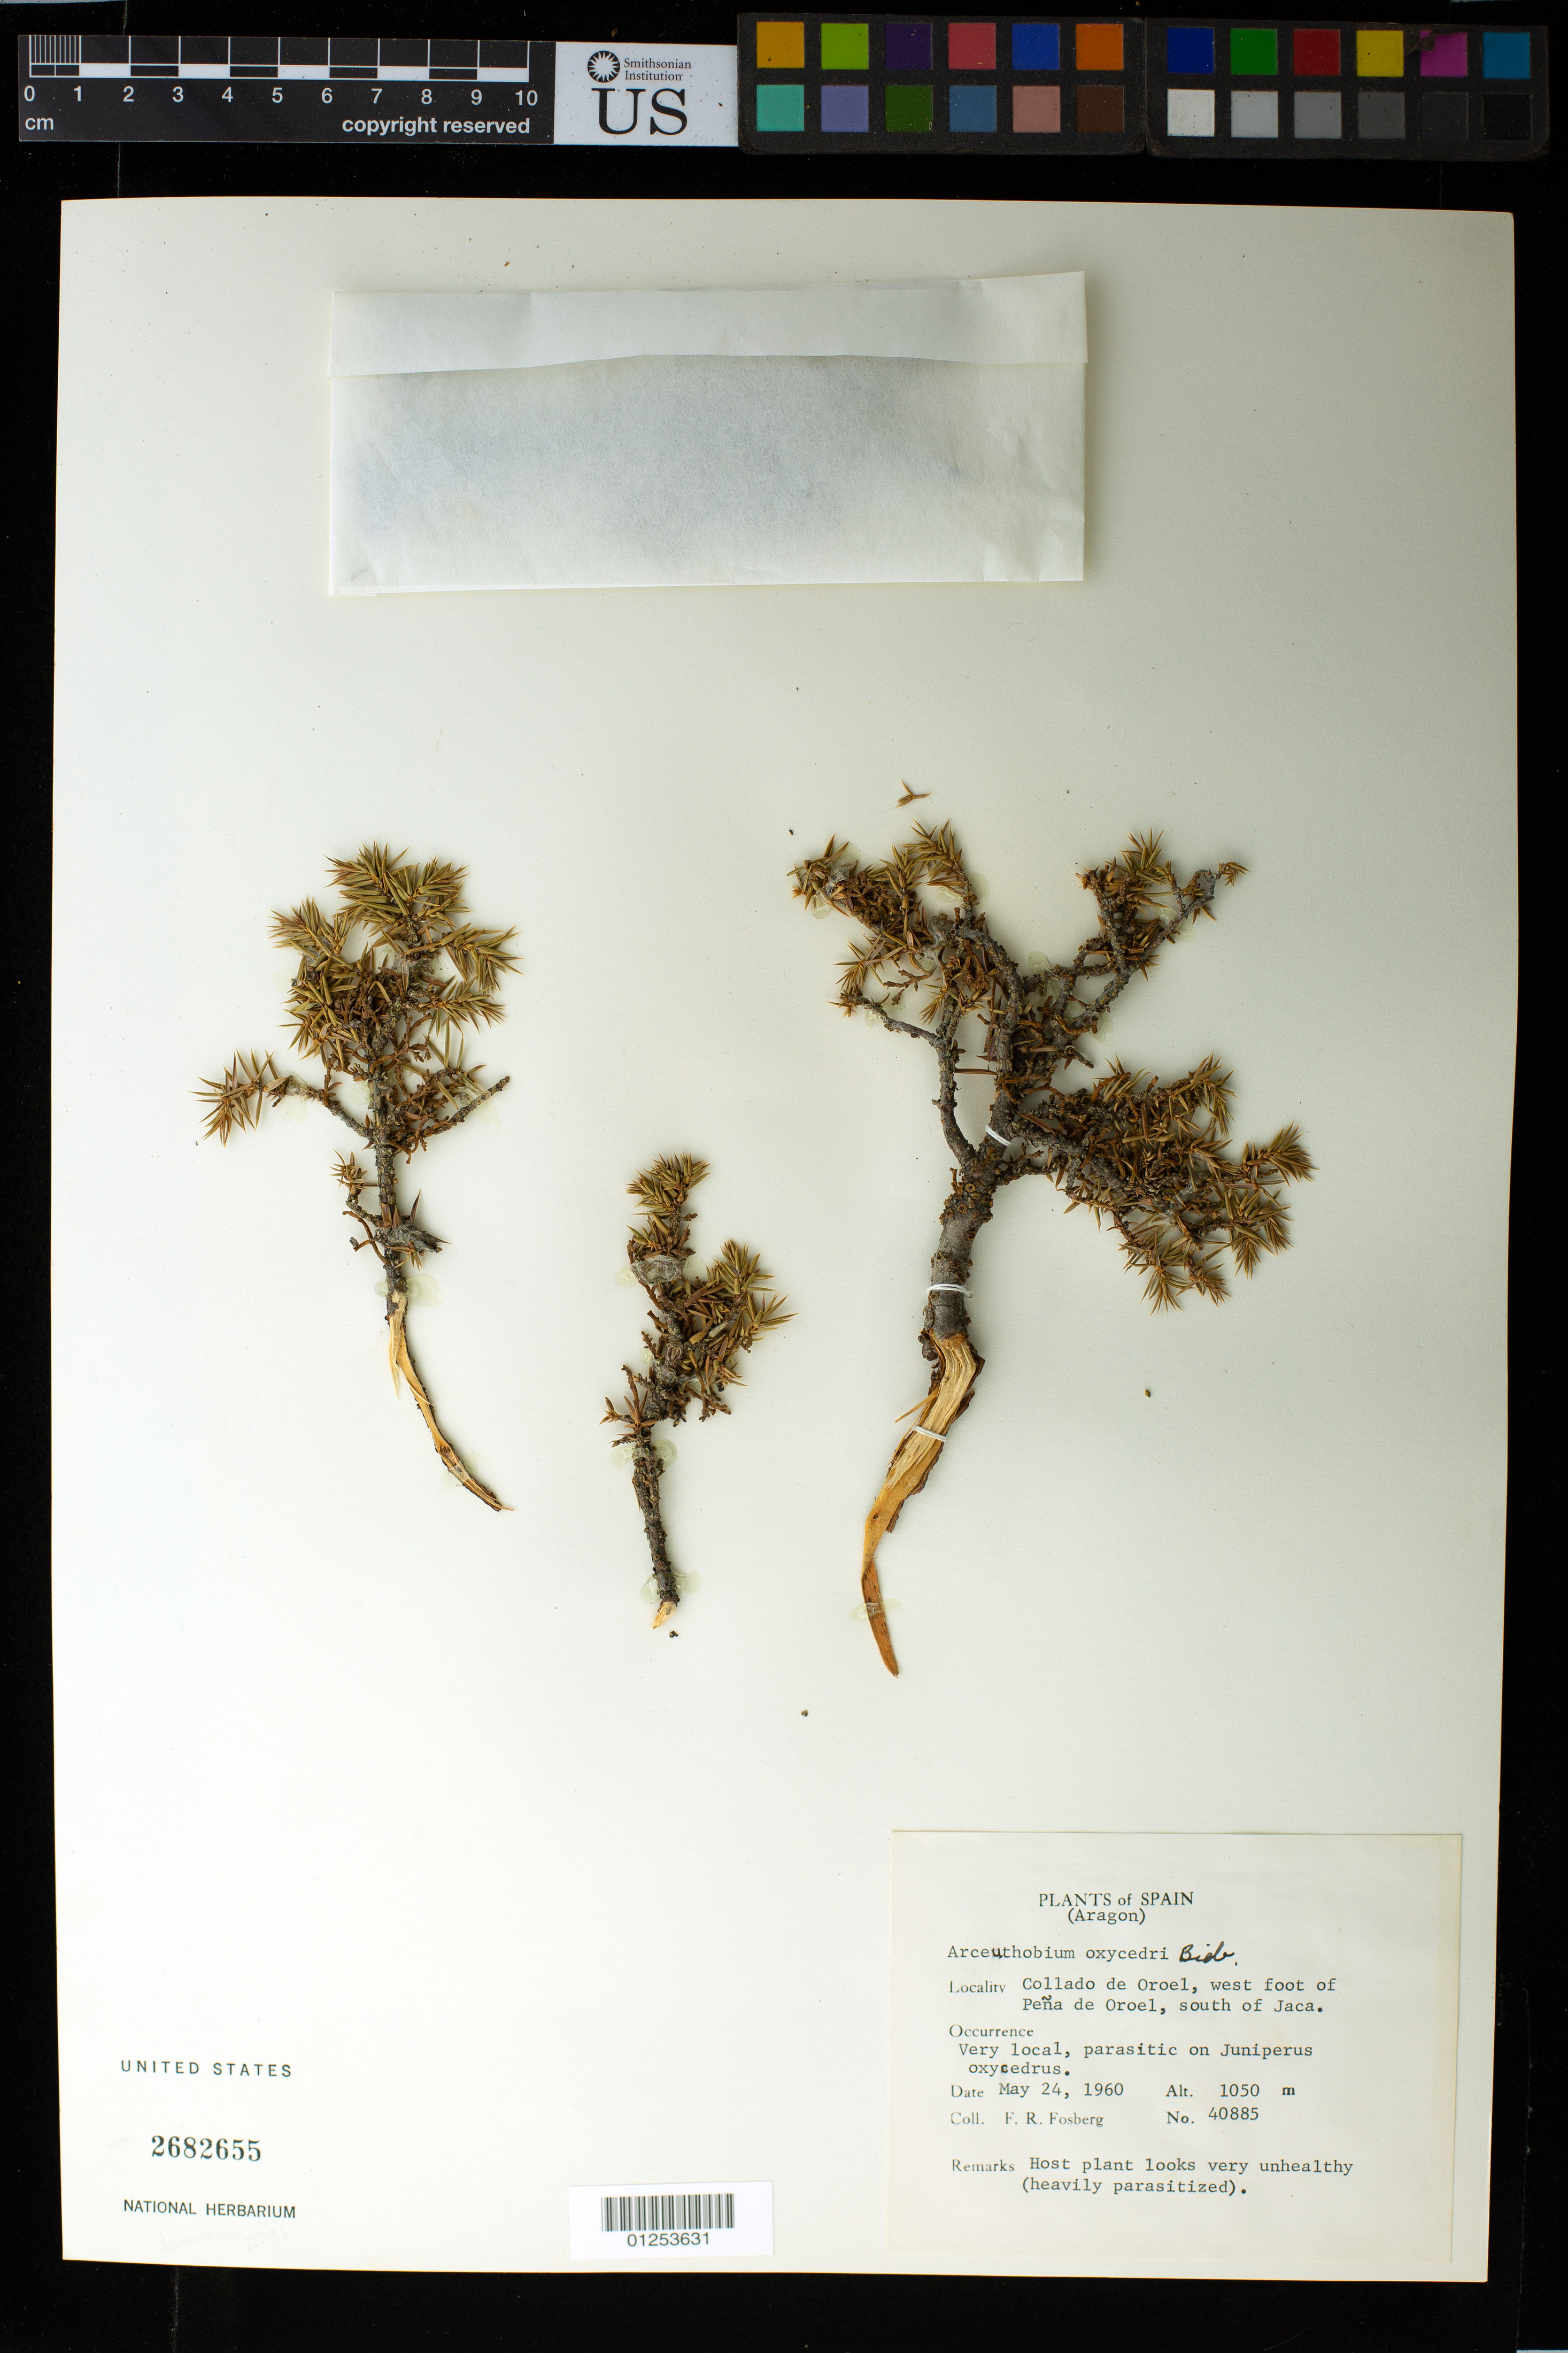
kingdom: Plantae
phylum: Tracheophyta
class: Magnoliopsida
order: Santalales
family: Viscaceae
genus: Arceuthobium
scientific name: Arceuthobium oxycedri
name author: (DC.) M. Bieb.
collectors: F. R. Fosberg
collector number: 40885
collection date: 1960-05-24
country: Spain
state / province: Aragón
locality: Collado de Oroel, west foot of Peña de Oroel, south of Jaca.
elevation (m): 1050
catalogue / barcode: US 2682655